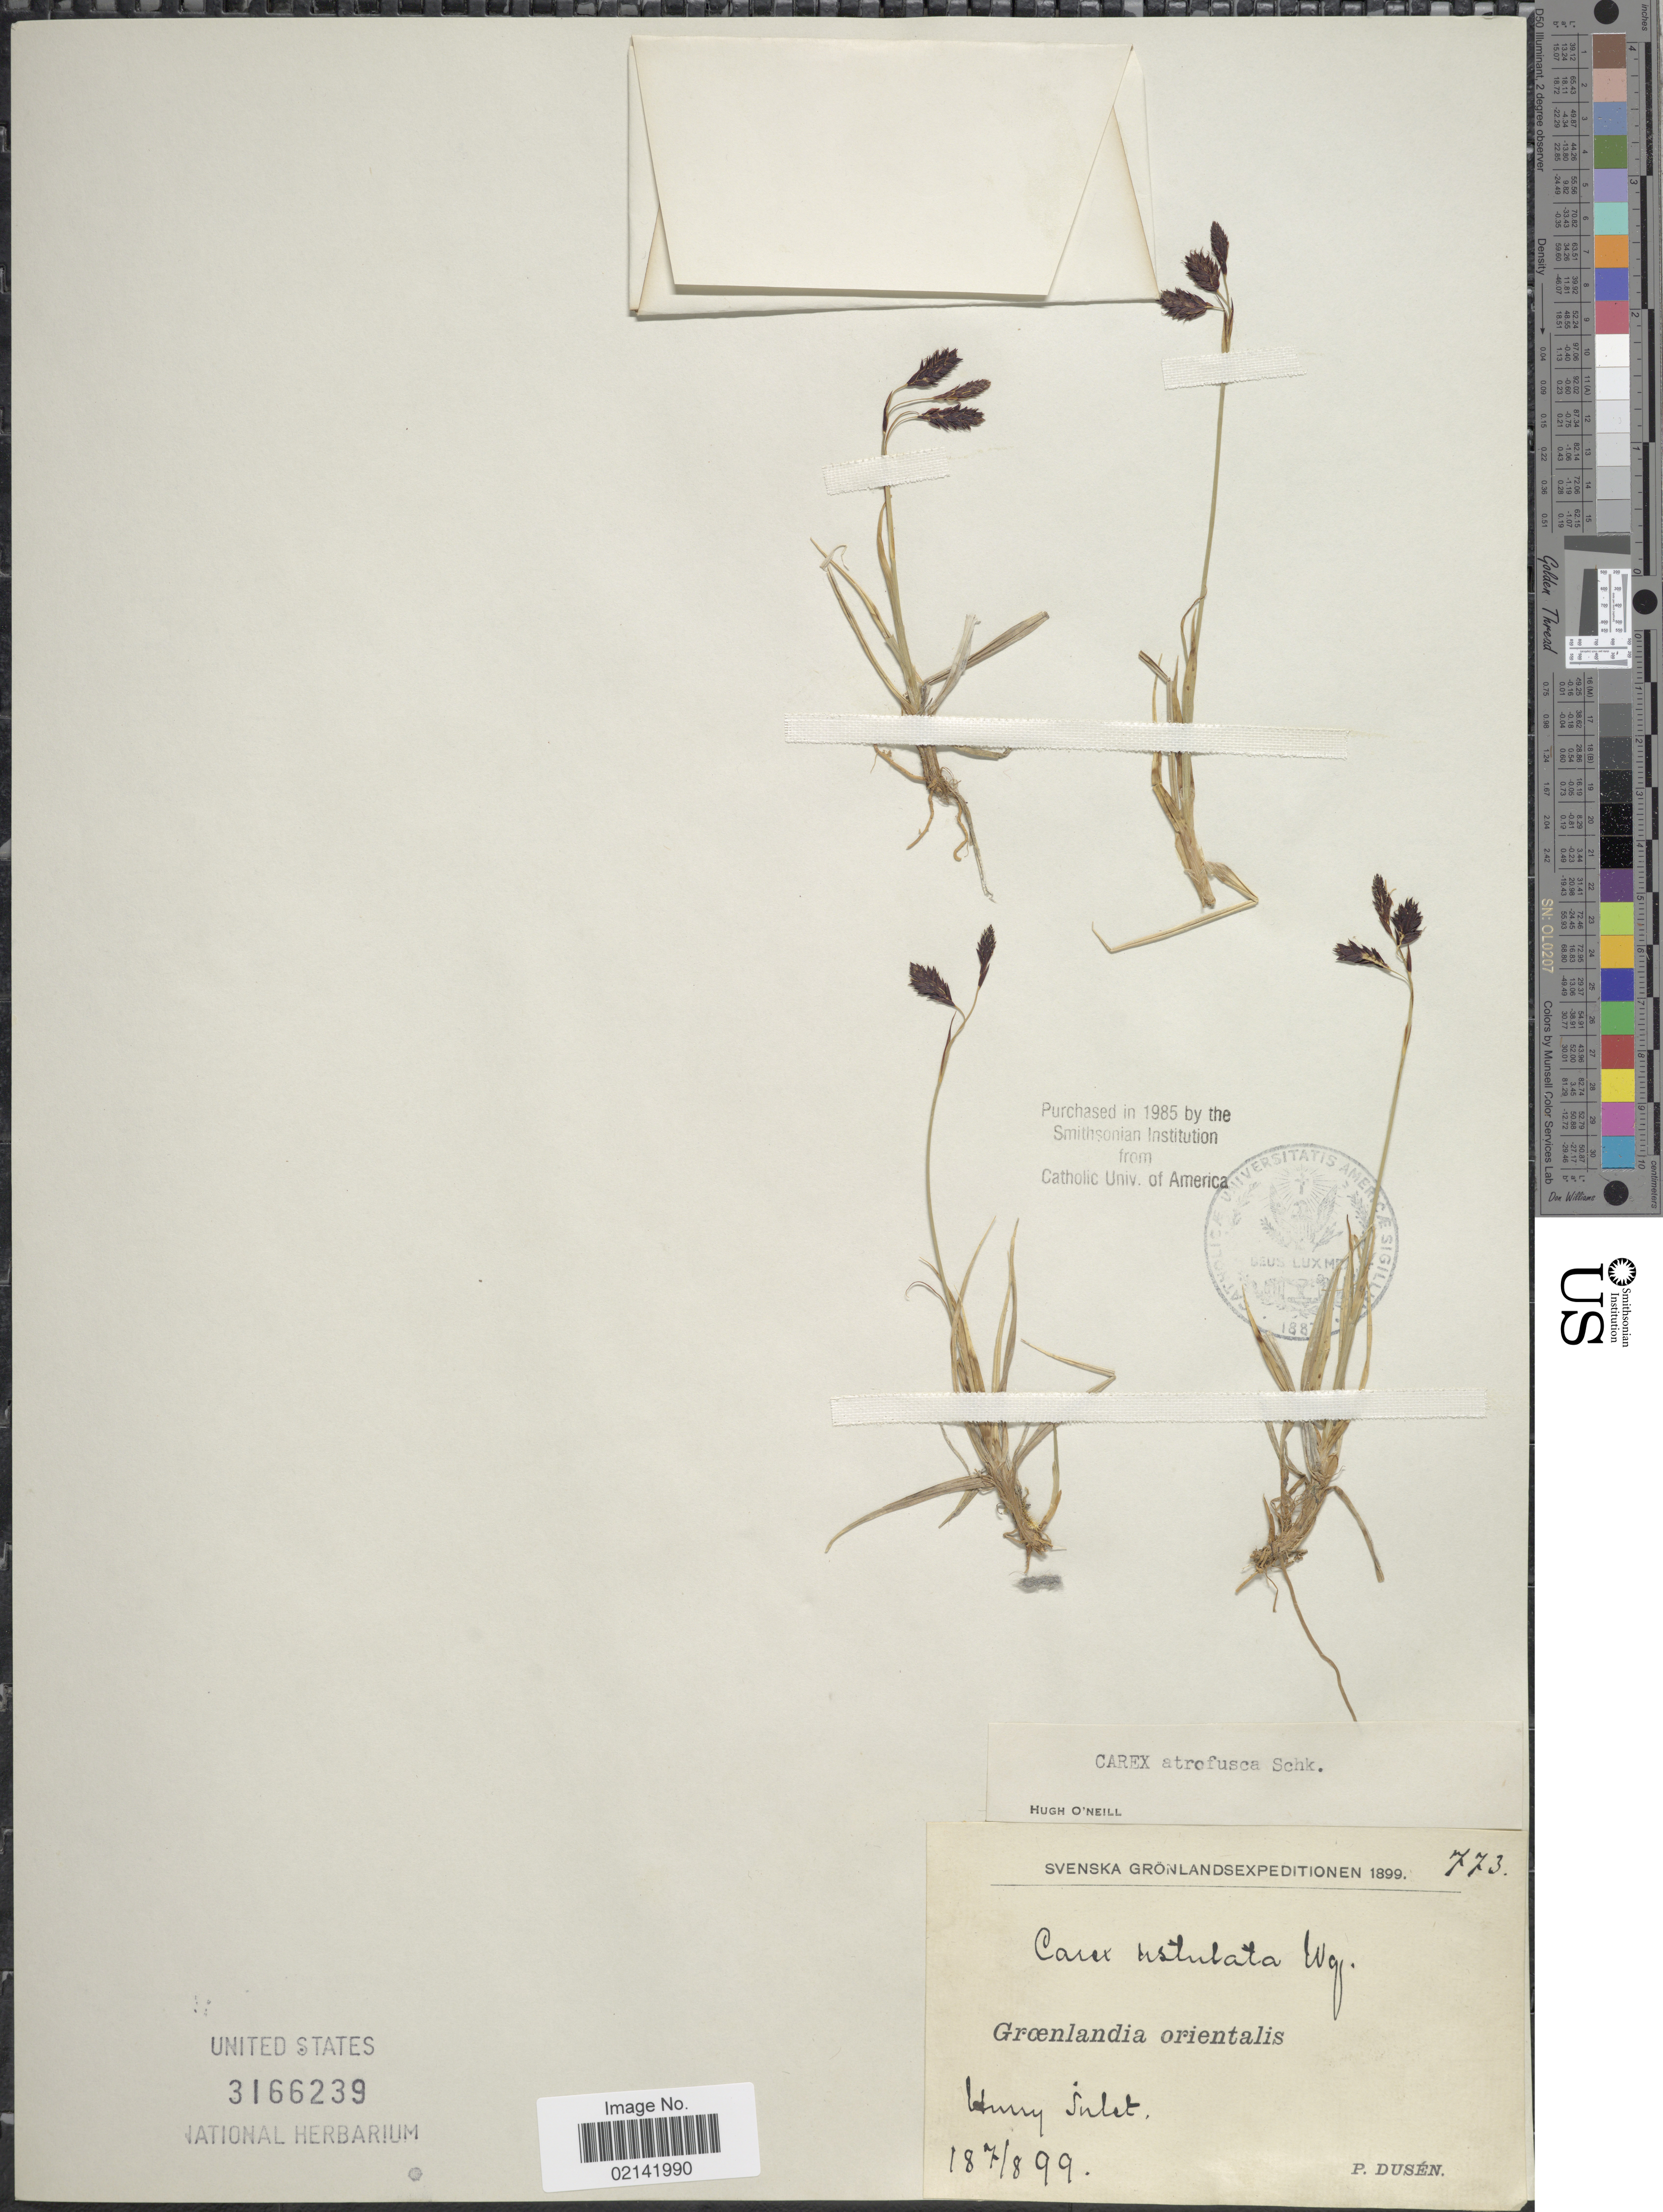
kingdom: Plantae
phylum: Tracheophyta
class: Liliopsida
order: Poales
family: Cyperaceae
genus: Carex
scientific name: Carex atrofusca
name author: Schkuhr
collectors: P. Dusén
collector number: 773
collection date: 1899-08-07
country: Greenland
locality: Groenlandia orientalis, Henry Inlet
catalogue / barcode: US 3166239